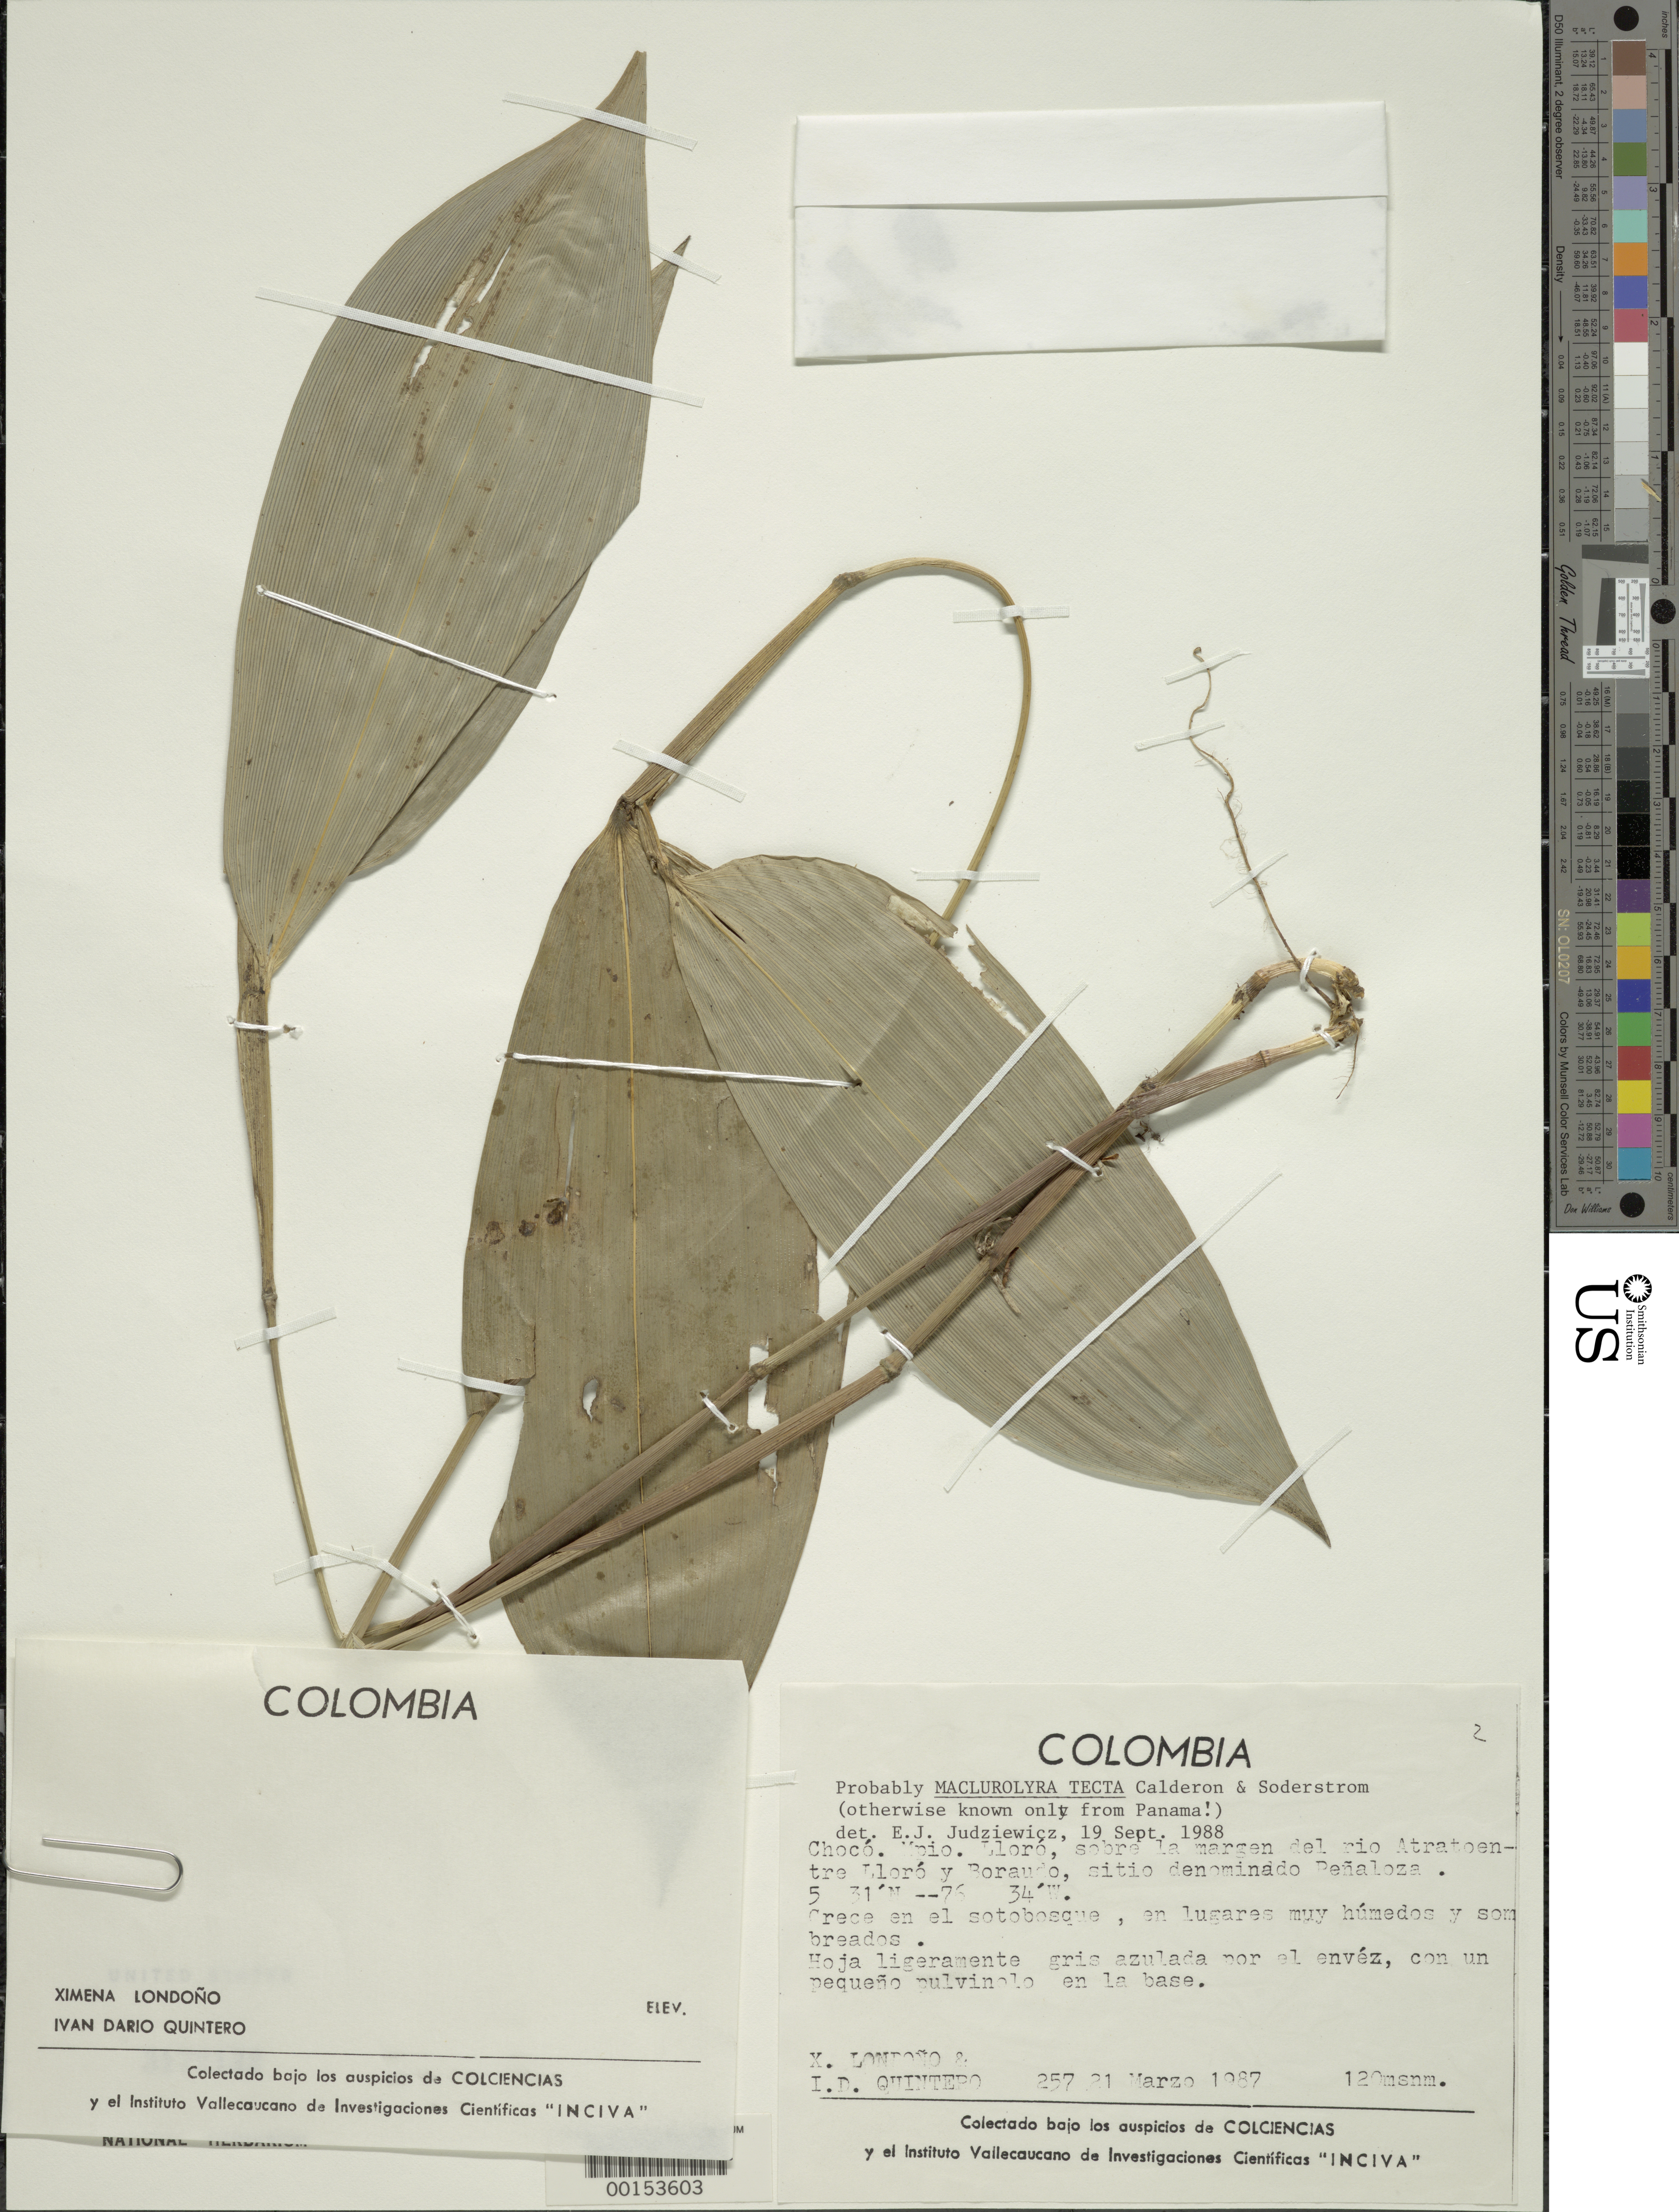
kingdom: Plantae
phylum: Tracheophyta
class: Liliopsida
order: Poales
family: Poaceae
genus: Leptaspis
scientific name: Leptaspis zeylanica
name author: Nees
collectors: X. Londoño & I. Quintero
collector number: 257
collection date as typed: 21 Mar 1987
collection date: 1987-03-21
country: Colombia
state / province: Chocó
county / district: Lloró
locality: Around bank of Rio Atrato between Lloro and Boraudo, PenaLoza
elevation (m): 120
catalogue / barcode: US 3172132